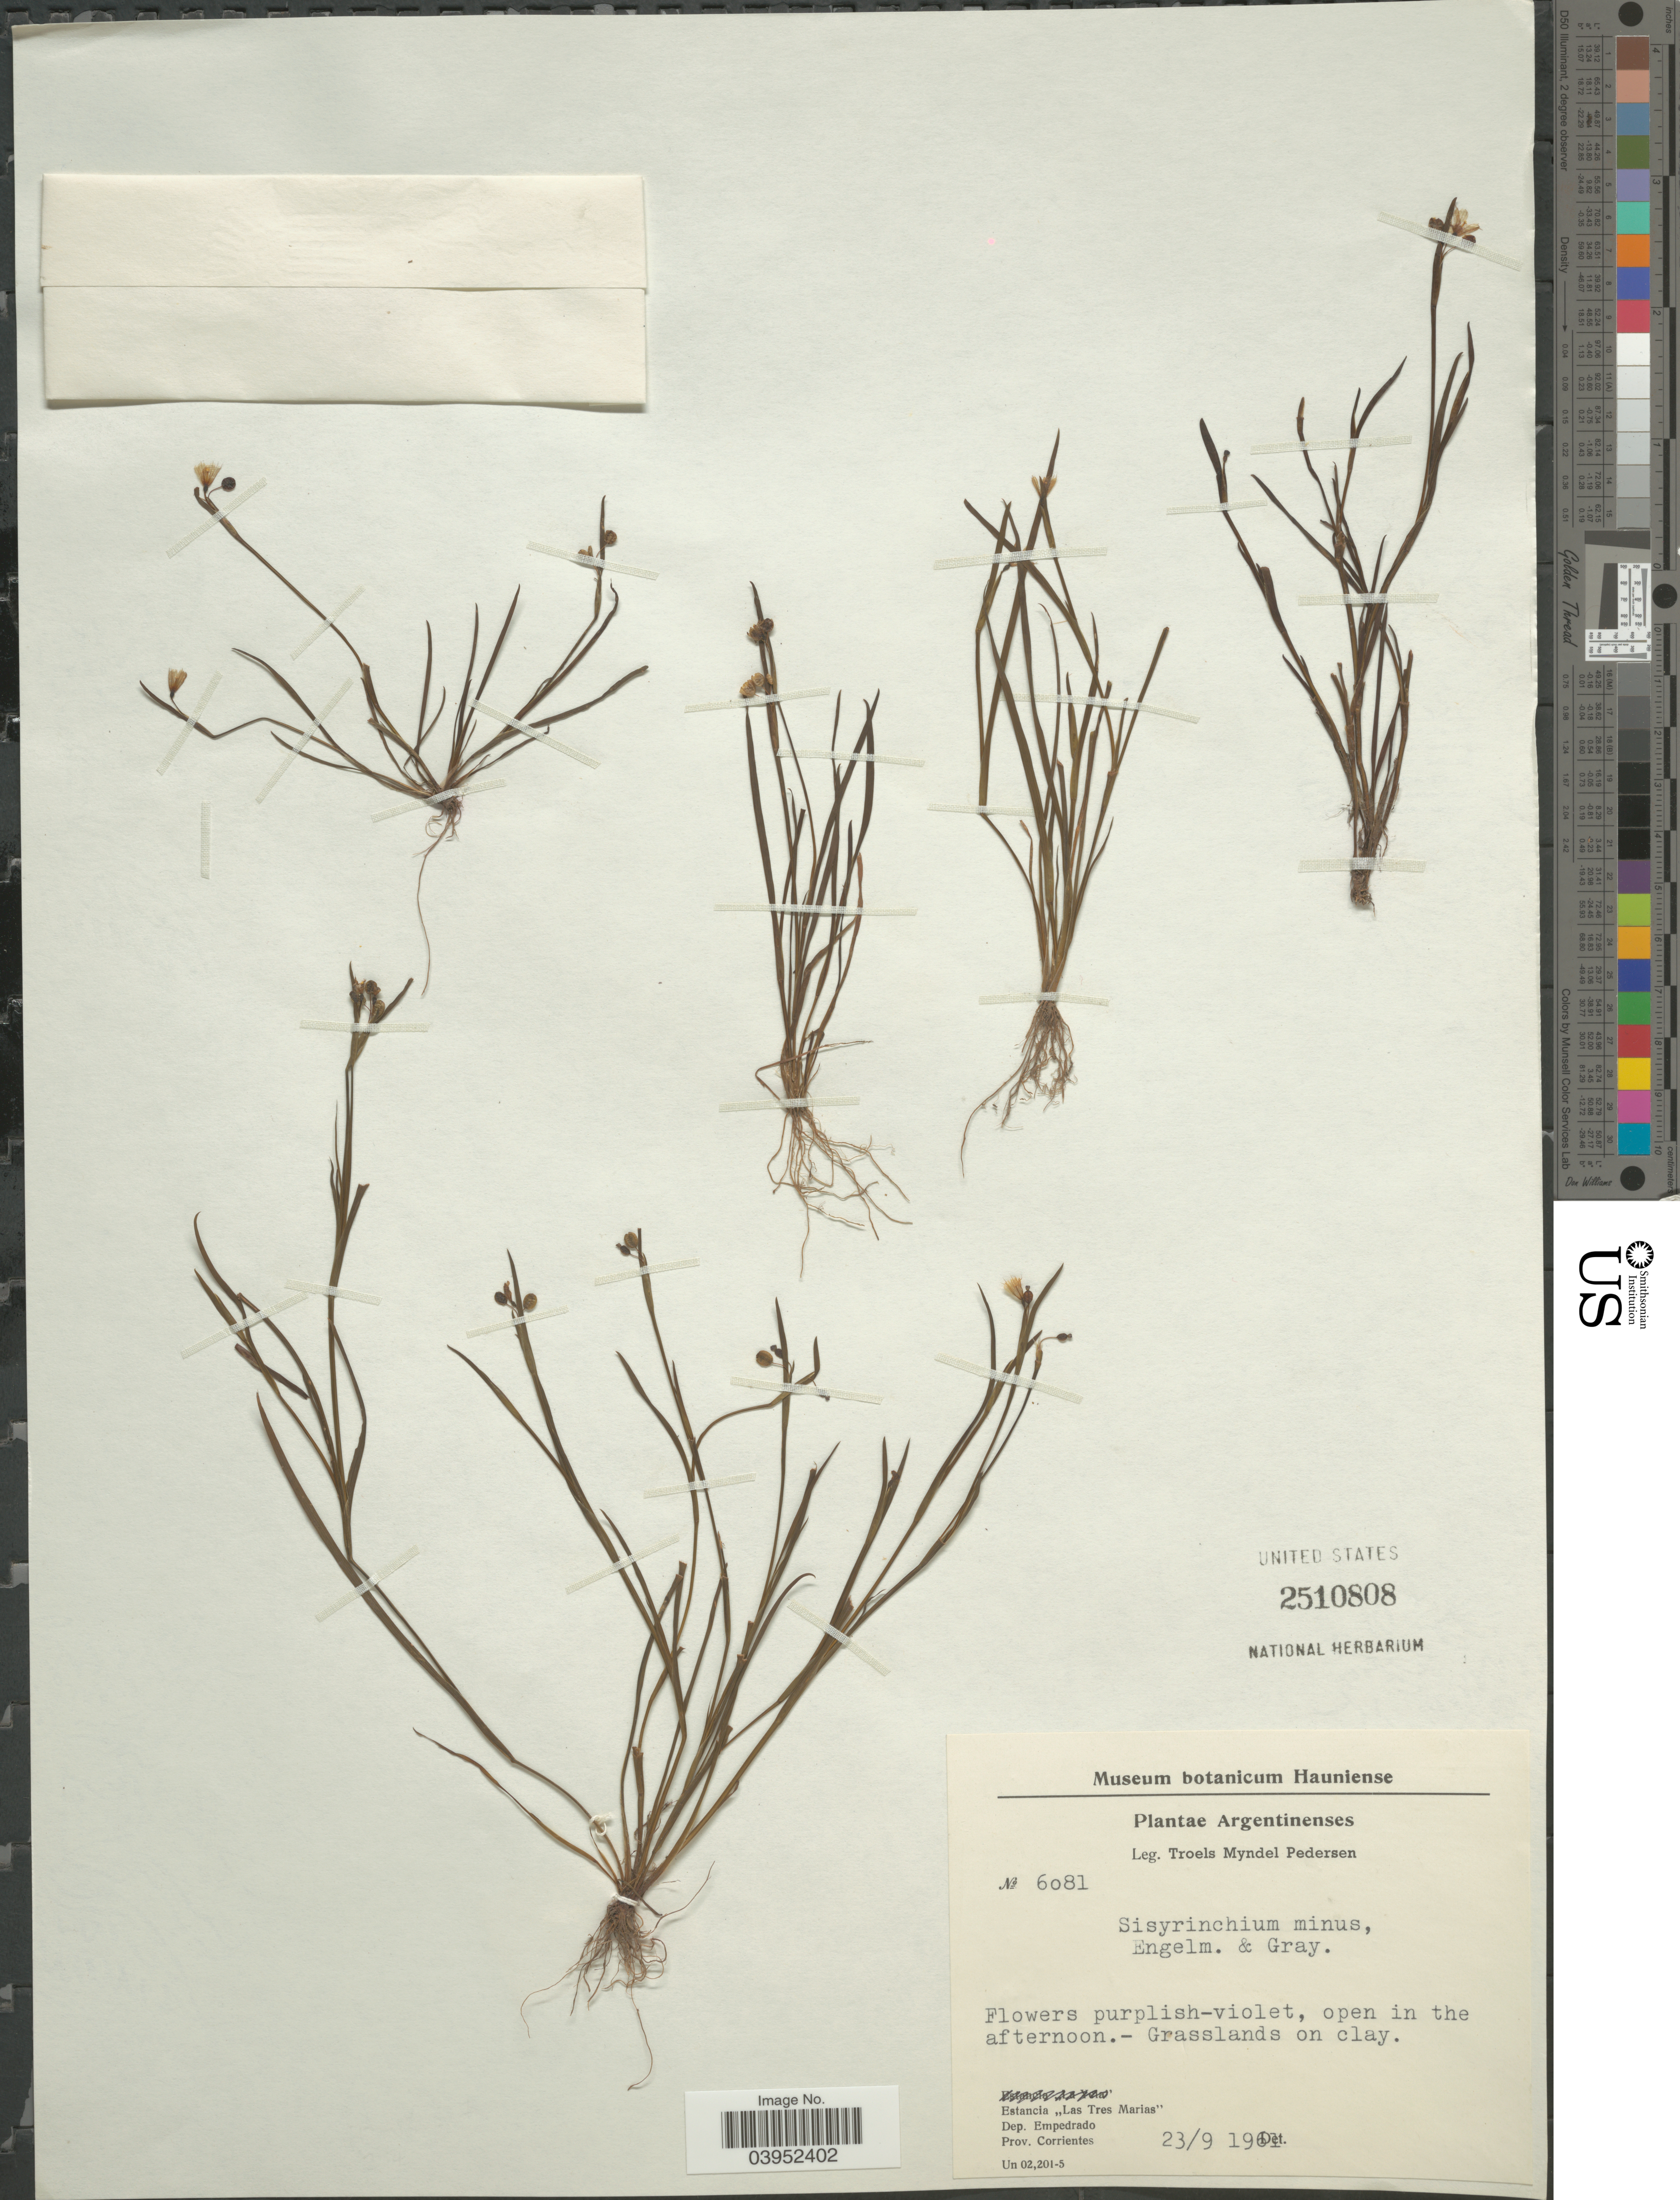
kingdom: Plantae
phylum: Tracheophyta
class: Liliopsida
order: Asparagales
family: Iridaceae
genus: Sisyrinchium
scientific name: Sisyrinchium minus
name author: Engelm. & A. Gray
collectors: T. Pederson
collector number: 6081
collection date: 1961-09-23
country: Argentina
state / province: Corrientes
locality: Estancia "Las Tres Marias". Dep. Empedrado.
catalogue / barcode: US 2510808